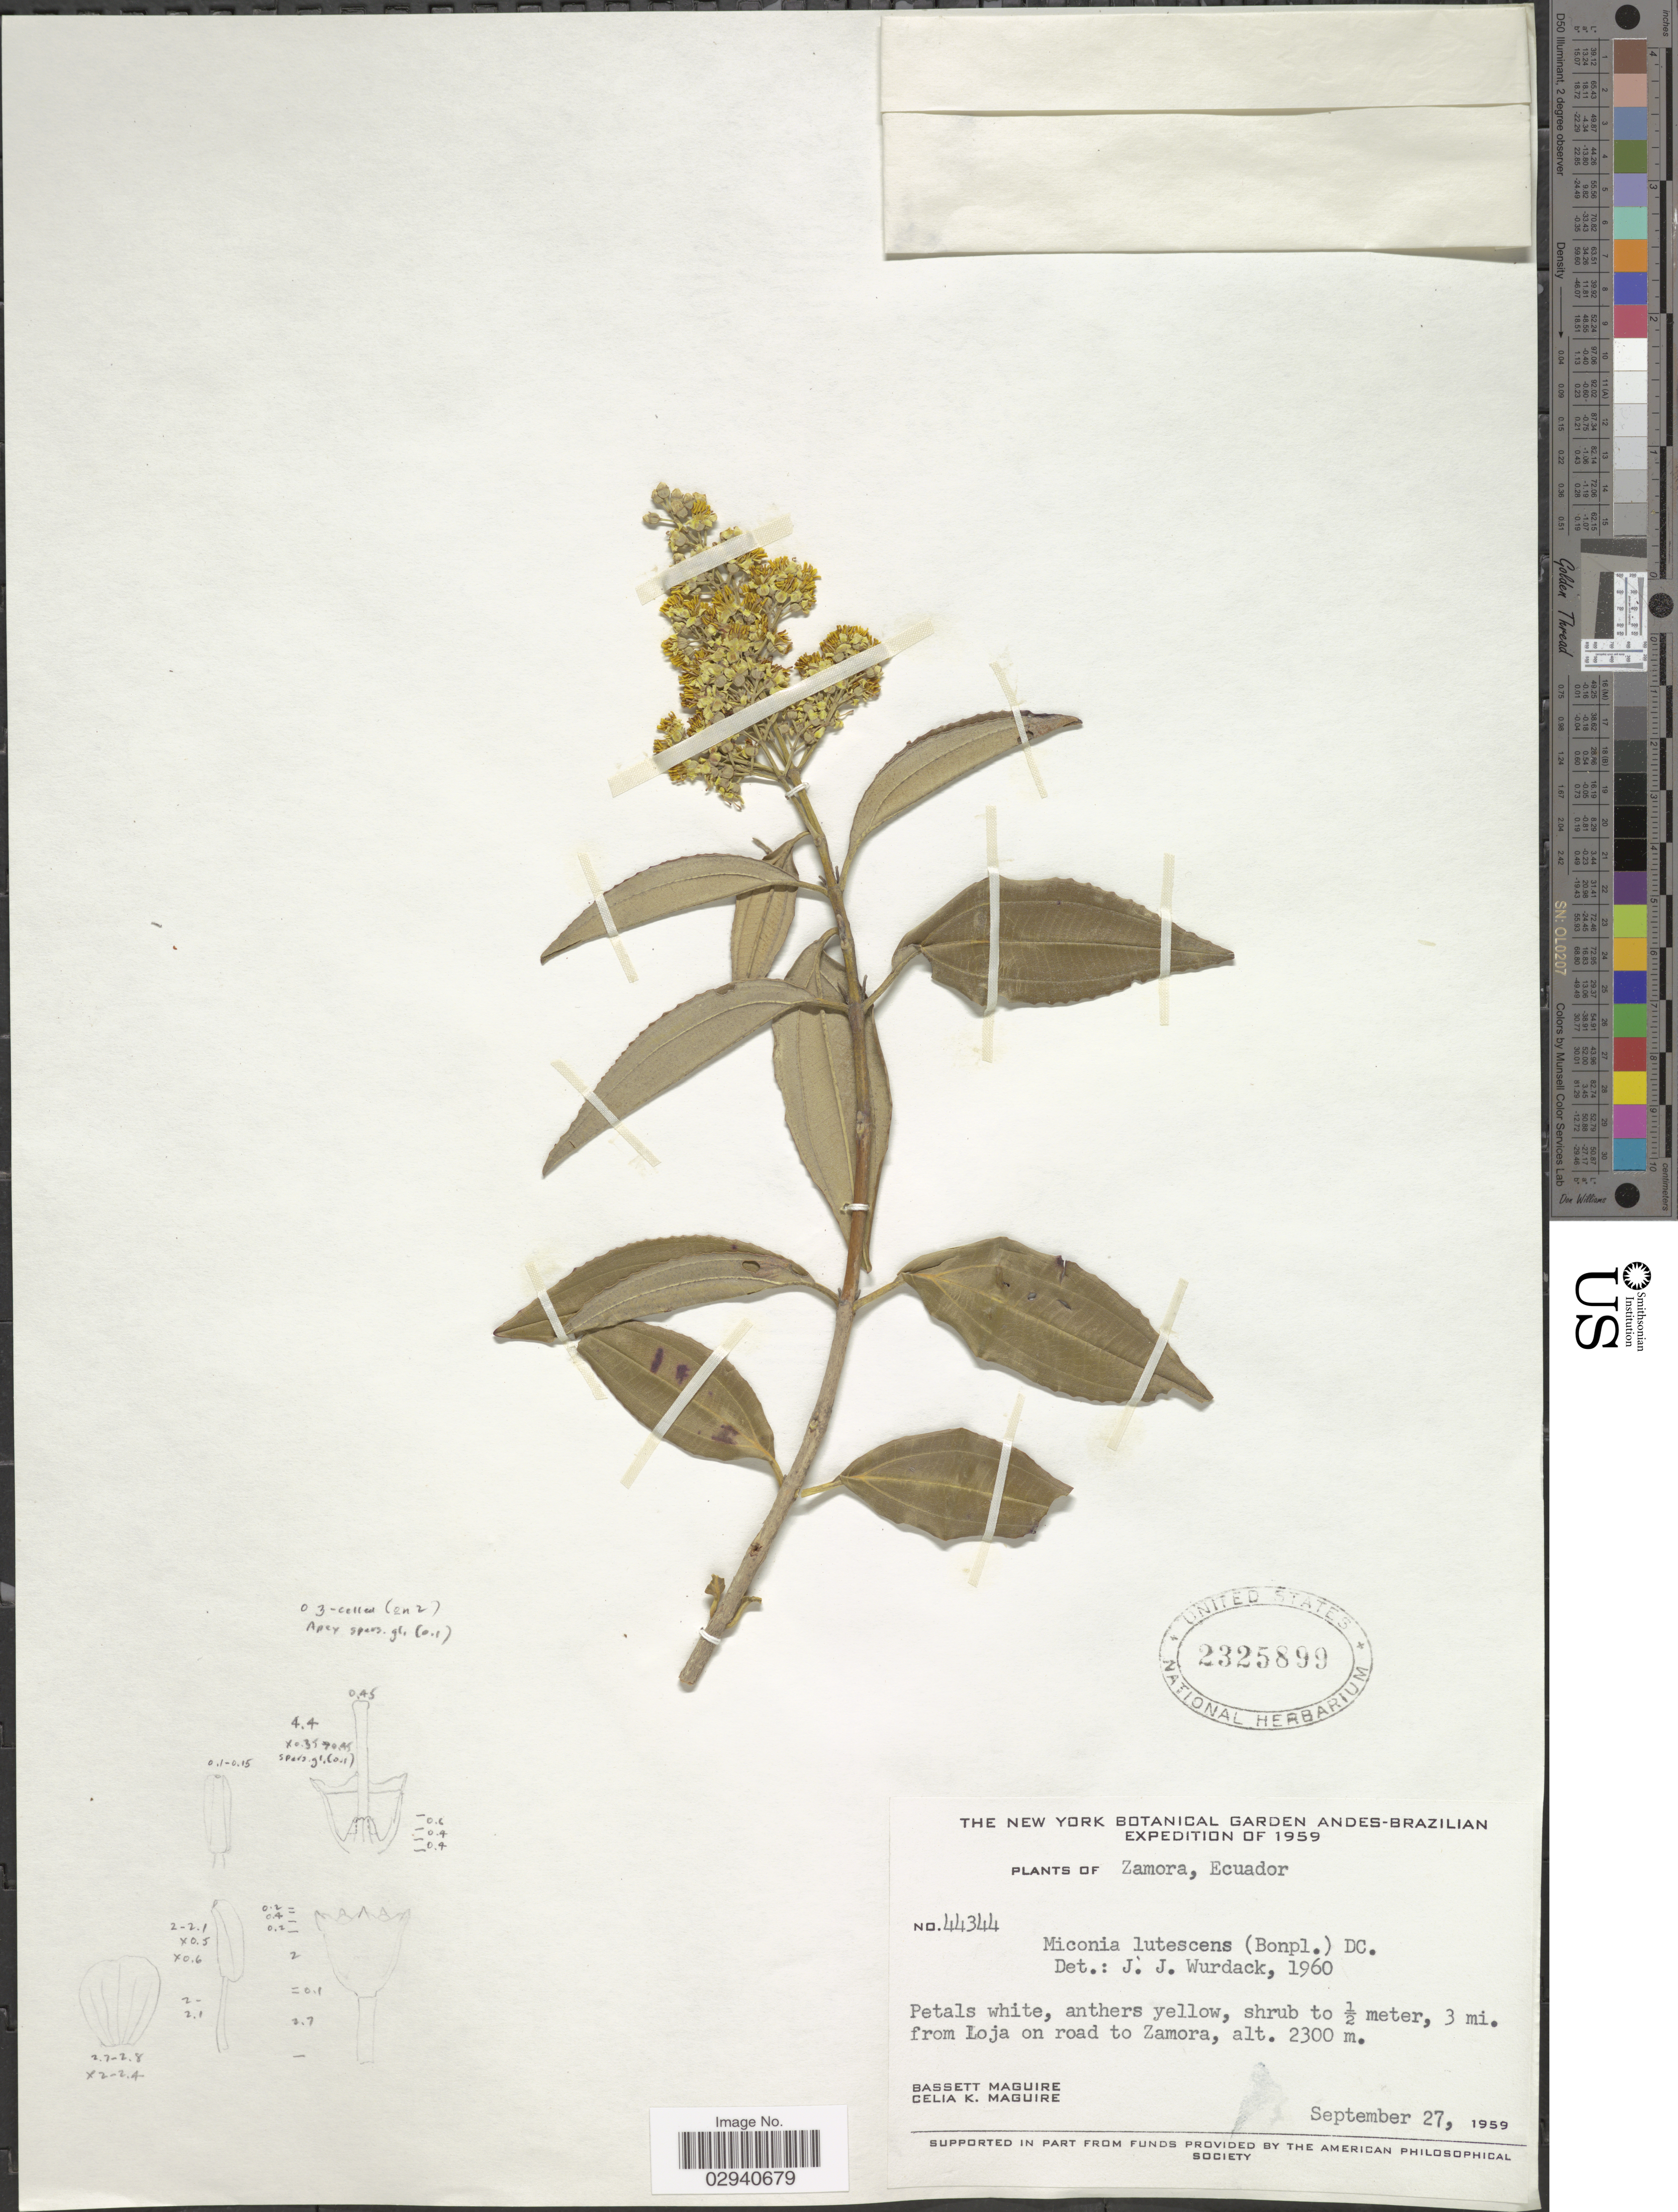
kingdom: Plantae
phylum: Tracheophyta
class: Magnoliopsida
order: Myrtales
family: Melastomataceae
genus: Miconia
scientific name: Miconia lutescens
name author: (Bonpl.) DC.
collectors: B. Maguire & C. K. Maguire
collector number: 44344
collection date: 1959-09-27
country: Ecuador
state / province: Zamora-Chinchipe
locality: Andes. Zamora. 3 mi. from Loja on road to Zamora.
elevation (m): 2300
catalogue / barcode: US 2325899